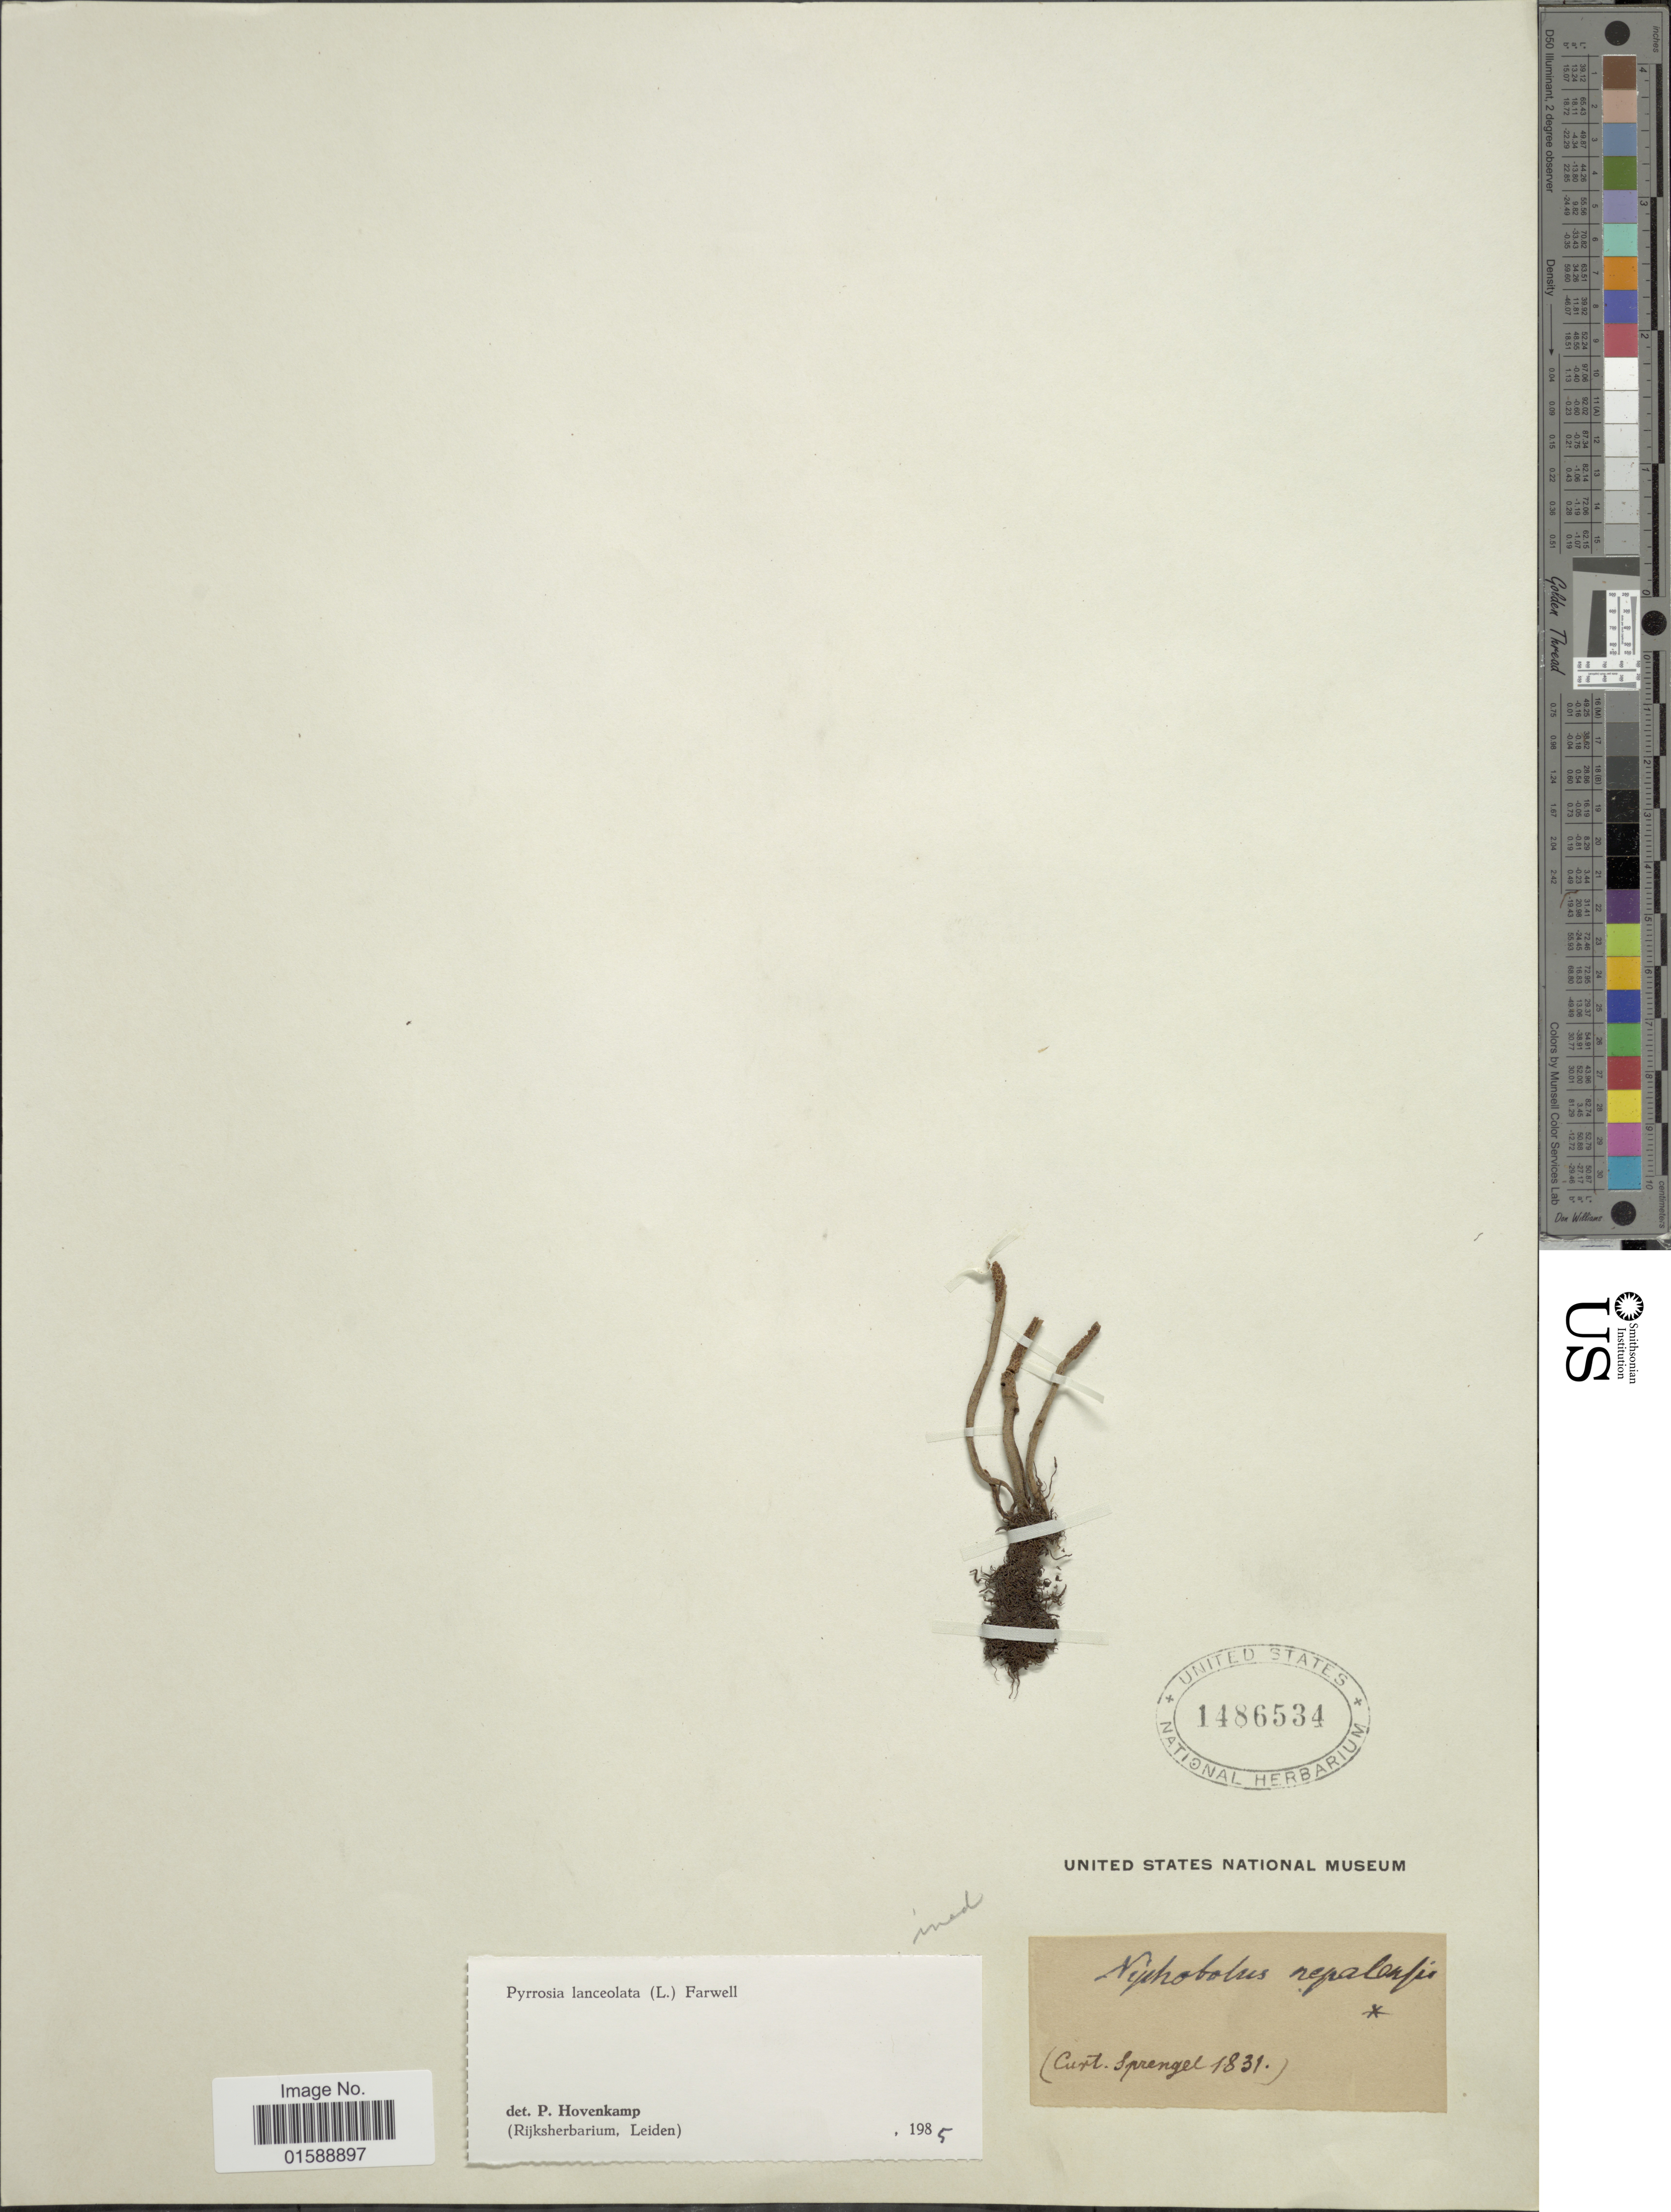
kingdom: Plantae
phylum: Tracheophyta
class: Polypodiopsida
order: Polypodiales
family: Polypodiaceae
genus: Pyrrosia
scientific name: Pyrrosia lanceolata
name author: (L.) Farw.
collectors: K. Sprengel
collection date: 1831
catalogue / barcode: US 1486534